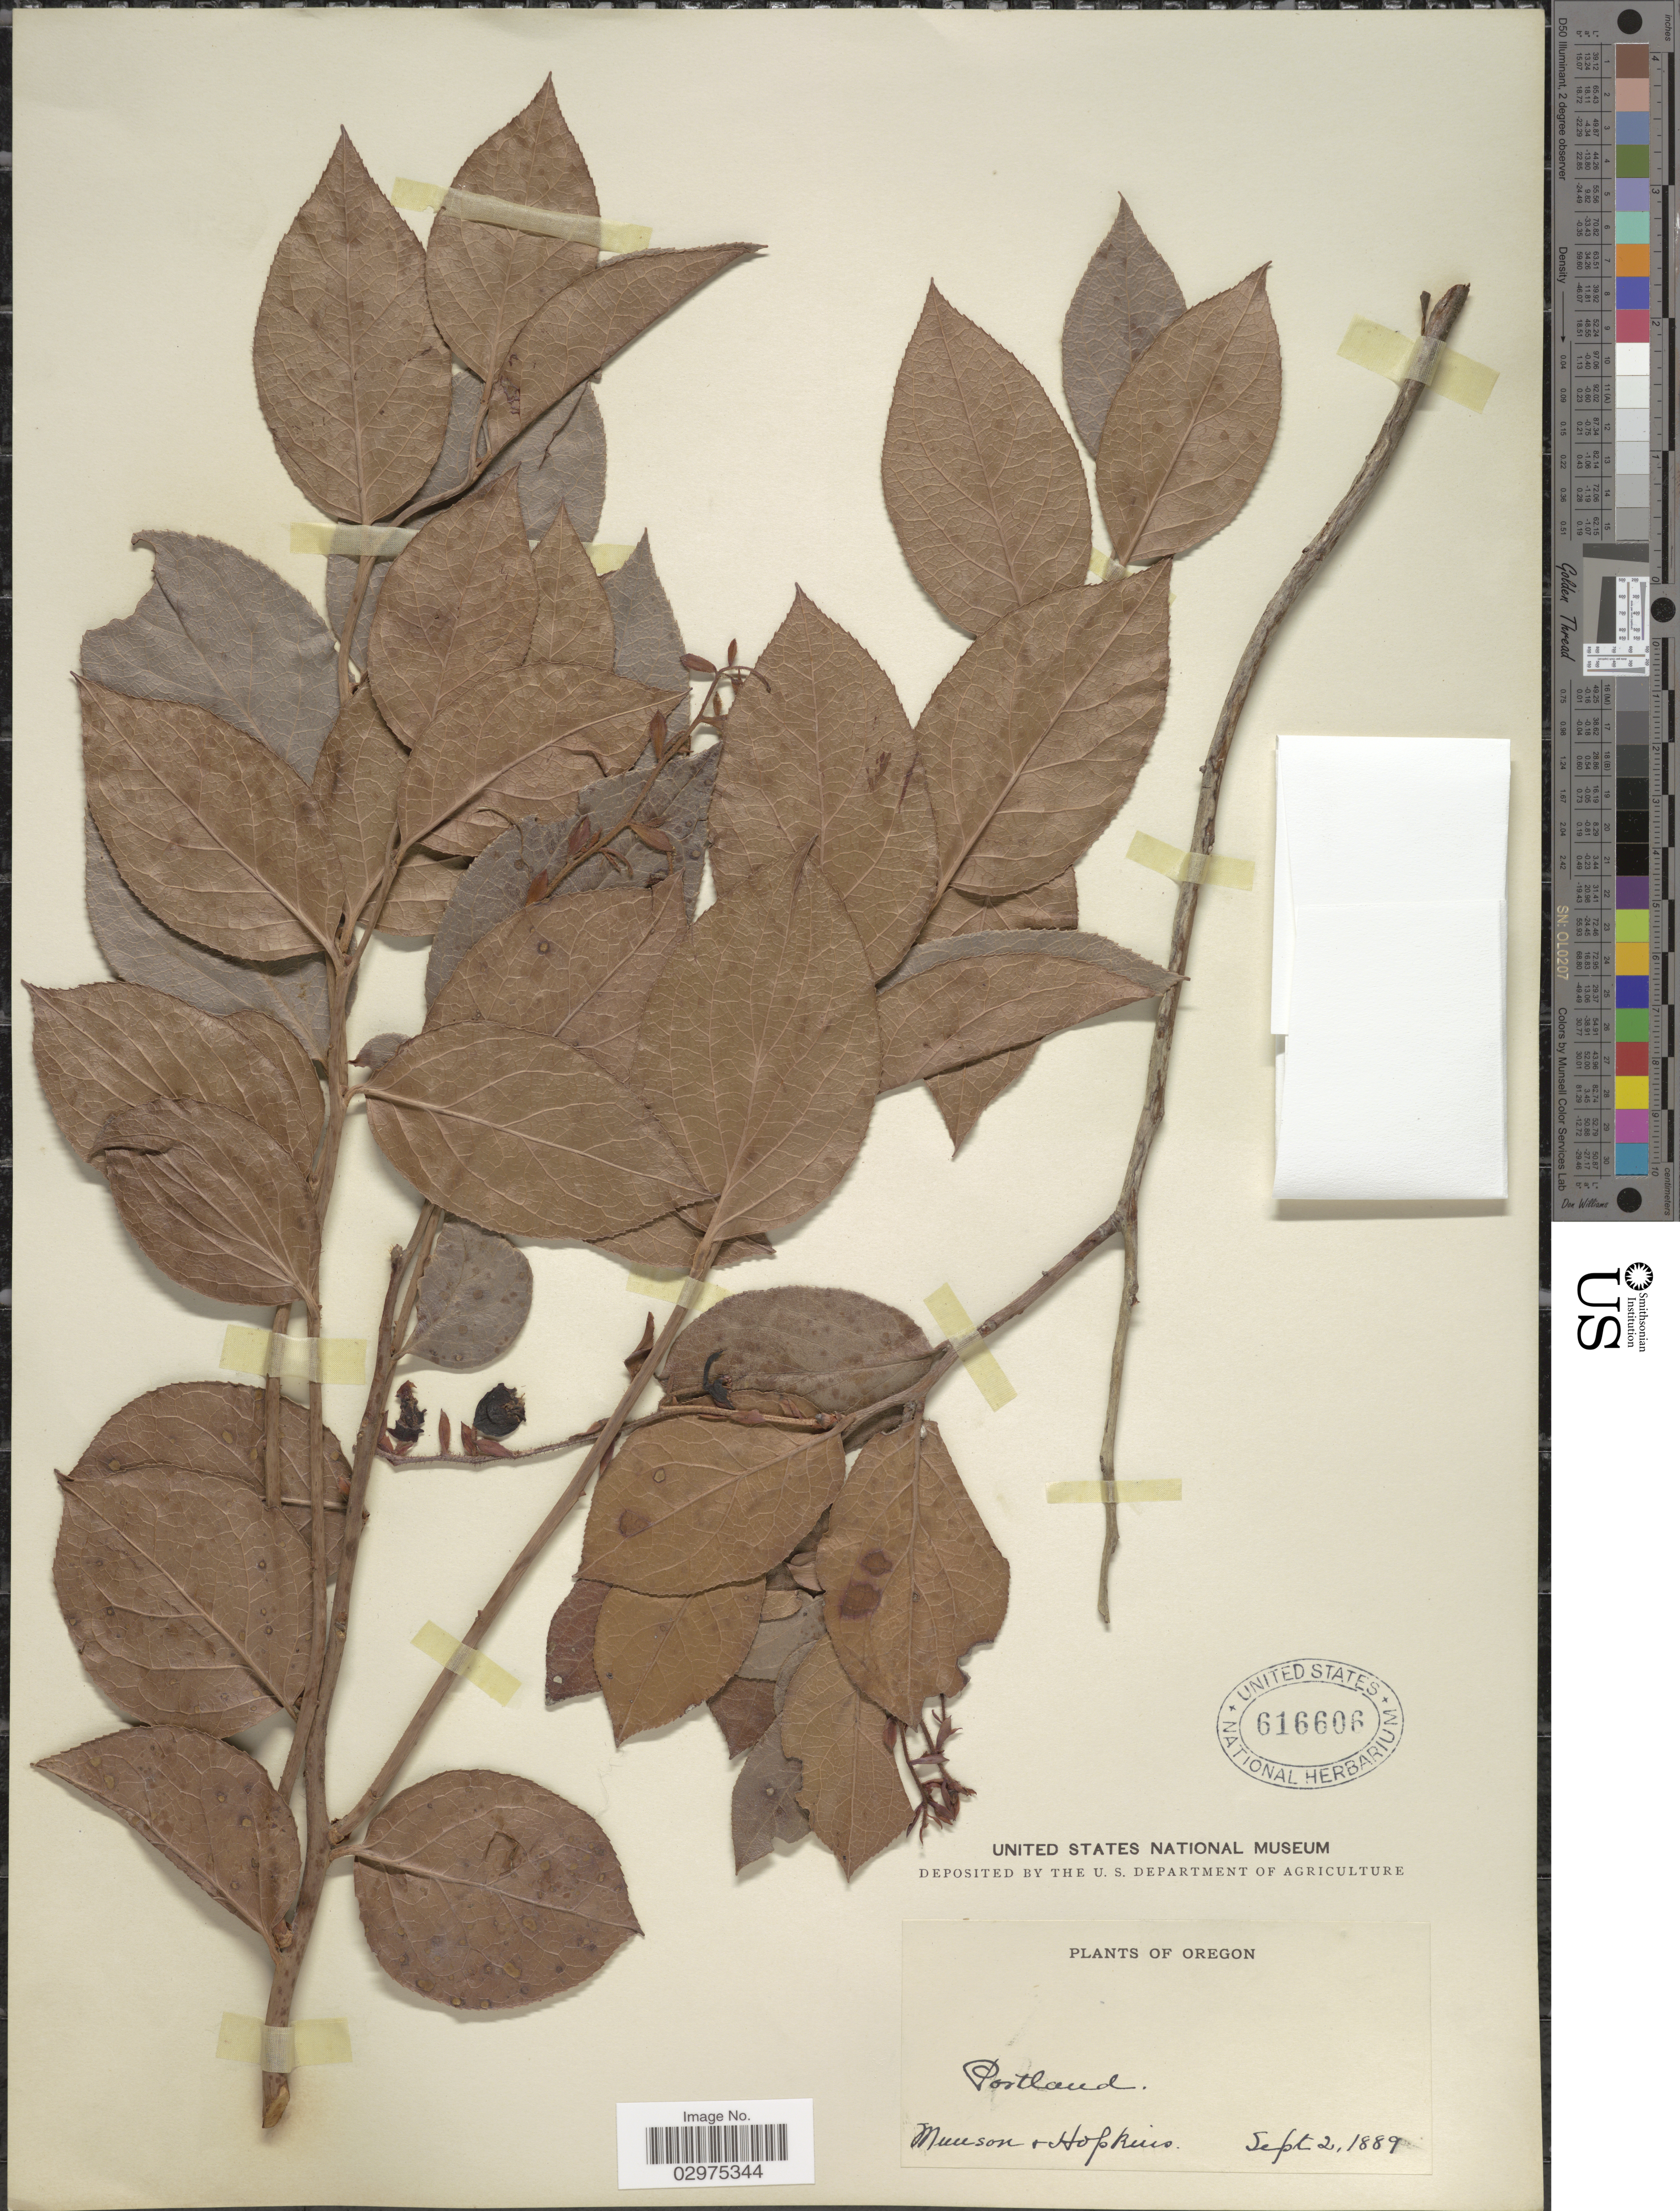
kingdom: Plantae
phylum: Tracheophyta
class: Magnoliopsida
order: Ericales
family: Ericaceae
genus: Gaultheria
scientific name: Gaultheria shallon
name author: Pursh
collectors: -. Munson & -. Hopkins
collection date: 1889-09-02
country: United States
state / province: Oregon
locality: Portland.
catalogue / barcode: US 616606